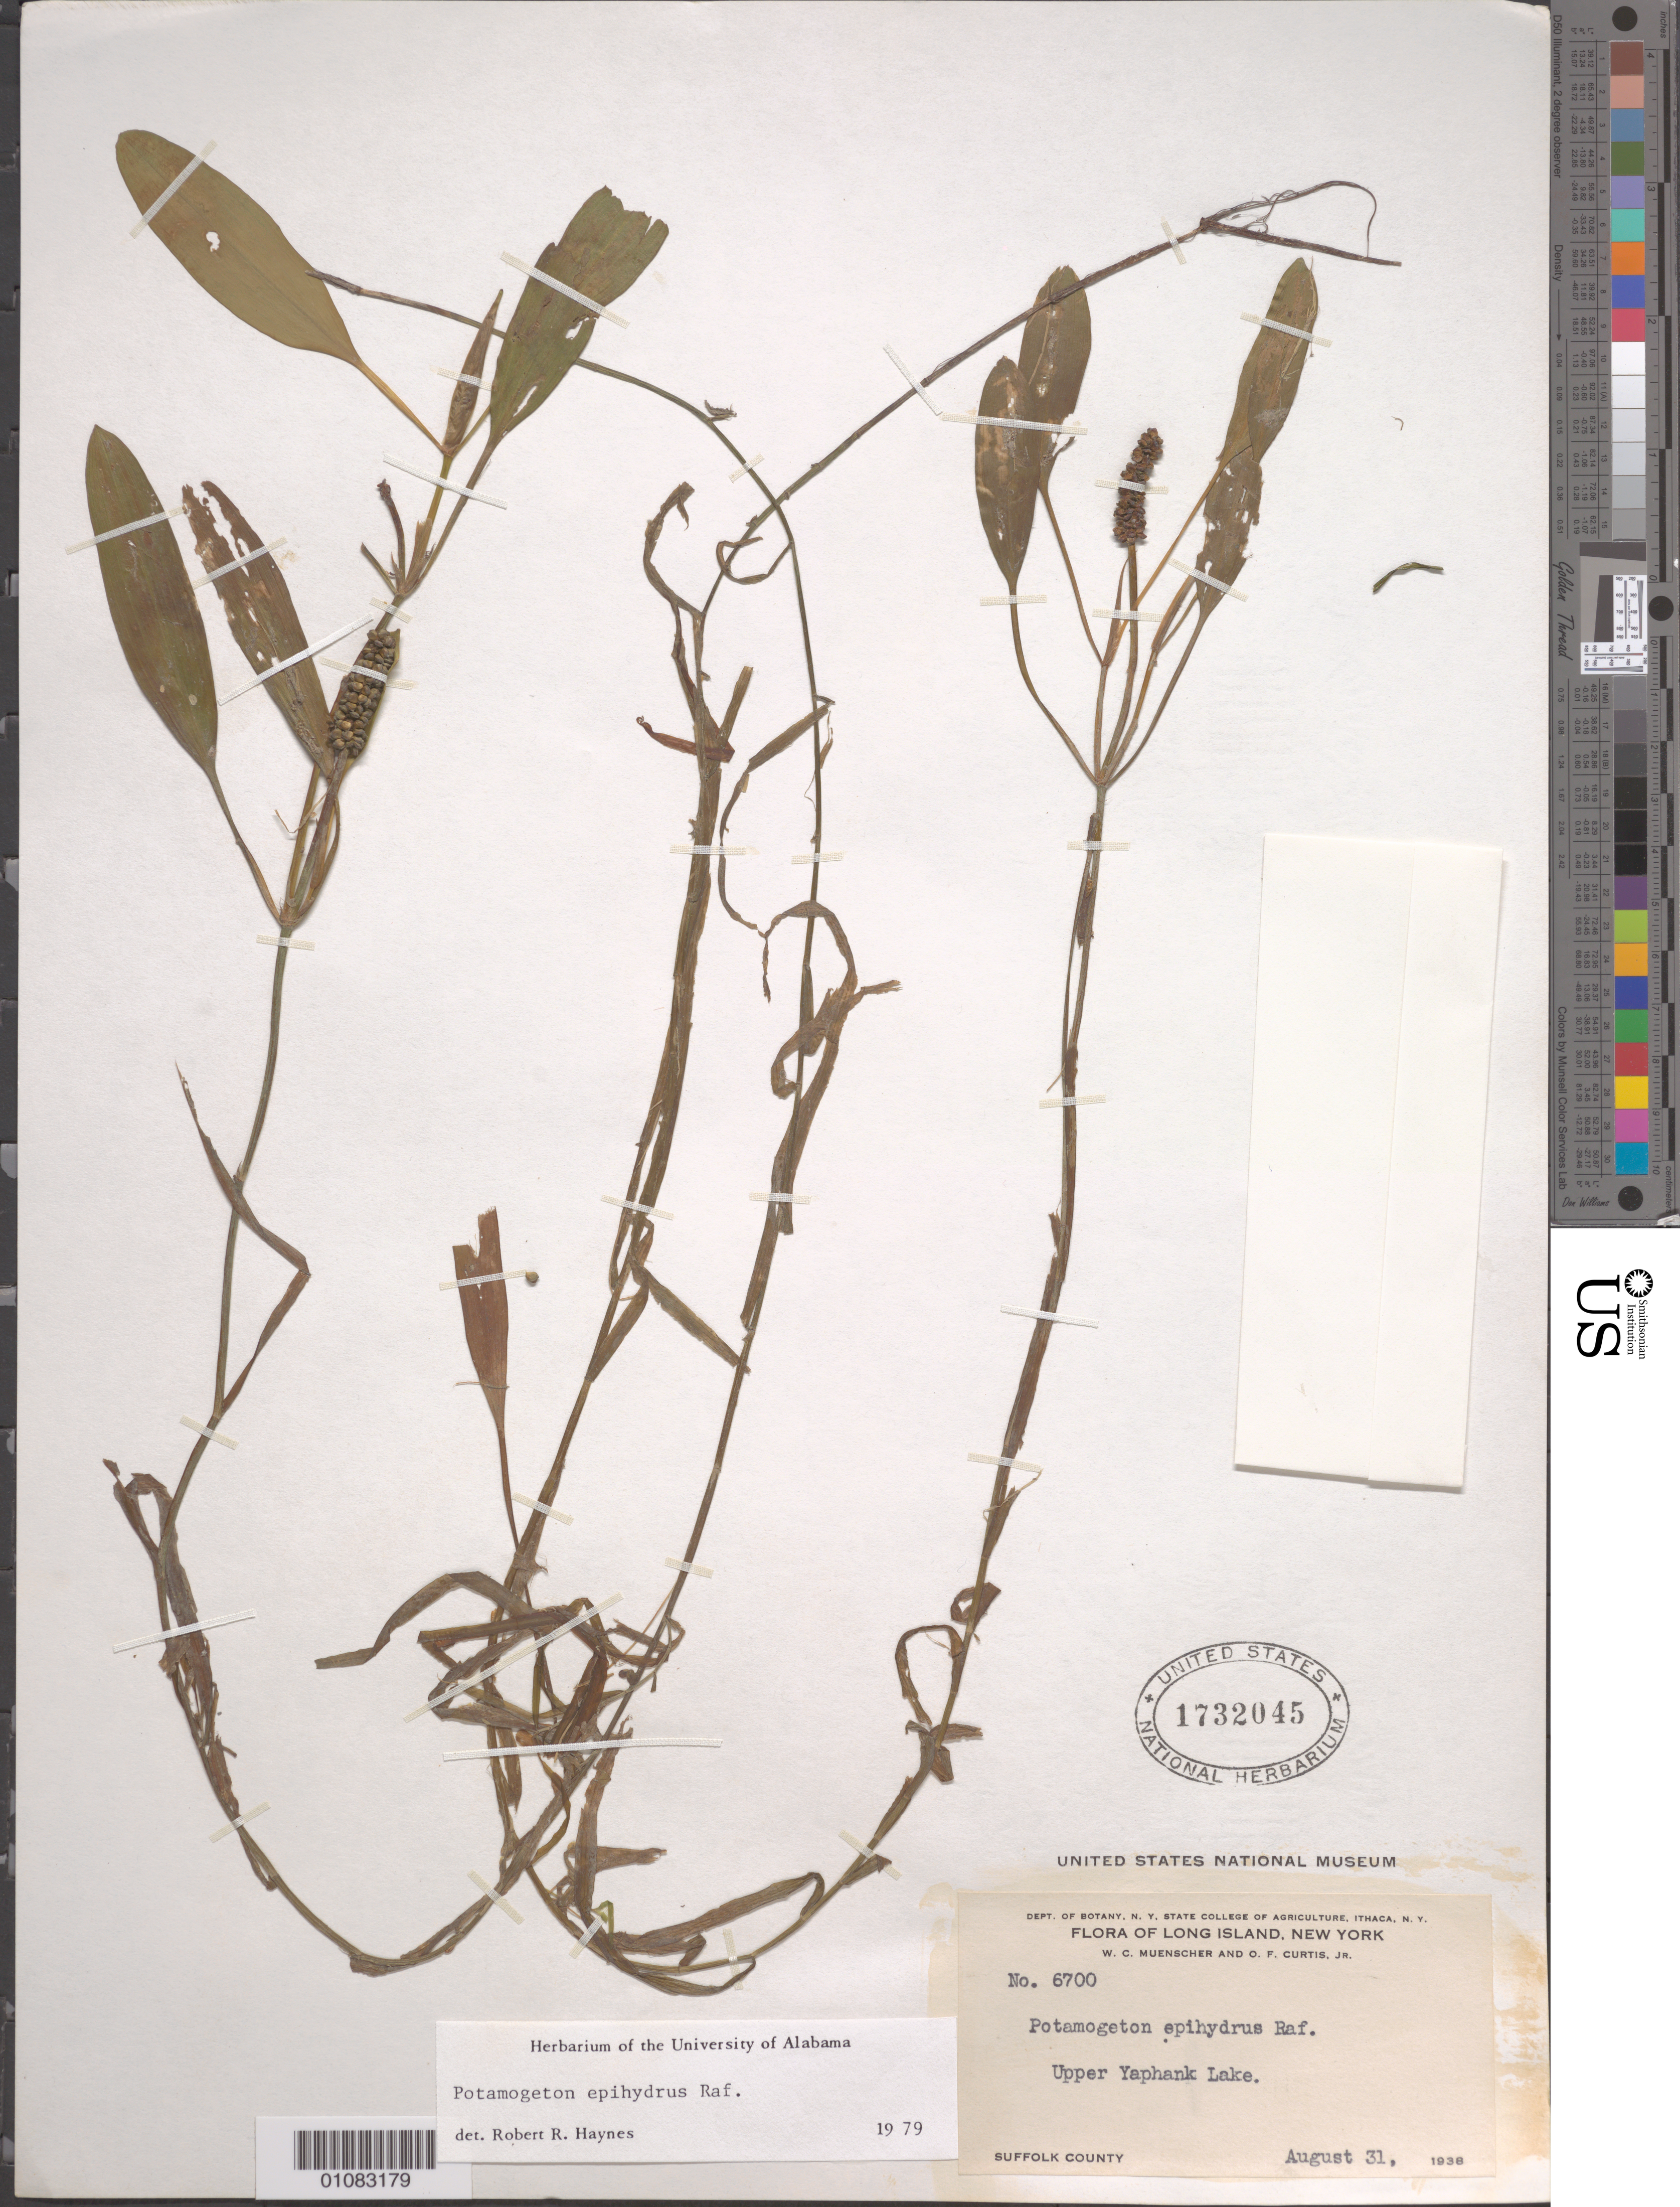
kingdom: Plantae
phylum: Tracheophyta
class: Liliopsida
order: Alismatales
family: Potamogetonaceae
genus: Potamogeton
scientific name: Potamogeton epihydrus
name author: Raf.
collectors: W. Muenscher & O. Curtis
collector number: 6700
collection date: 1938-08-31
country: United States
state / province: New York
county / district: Suffolk County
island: Long Island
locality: Upper Yaphank Lake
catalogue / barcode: US 1732045